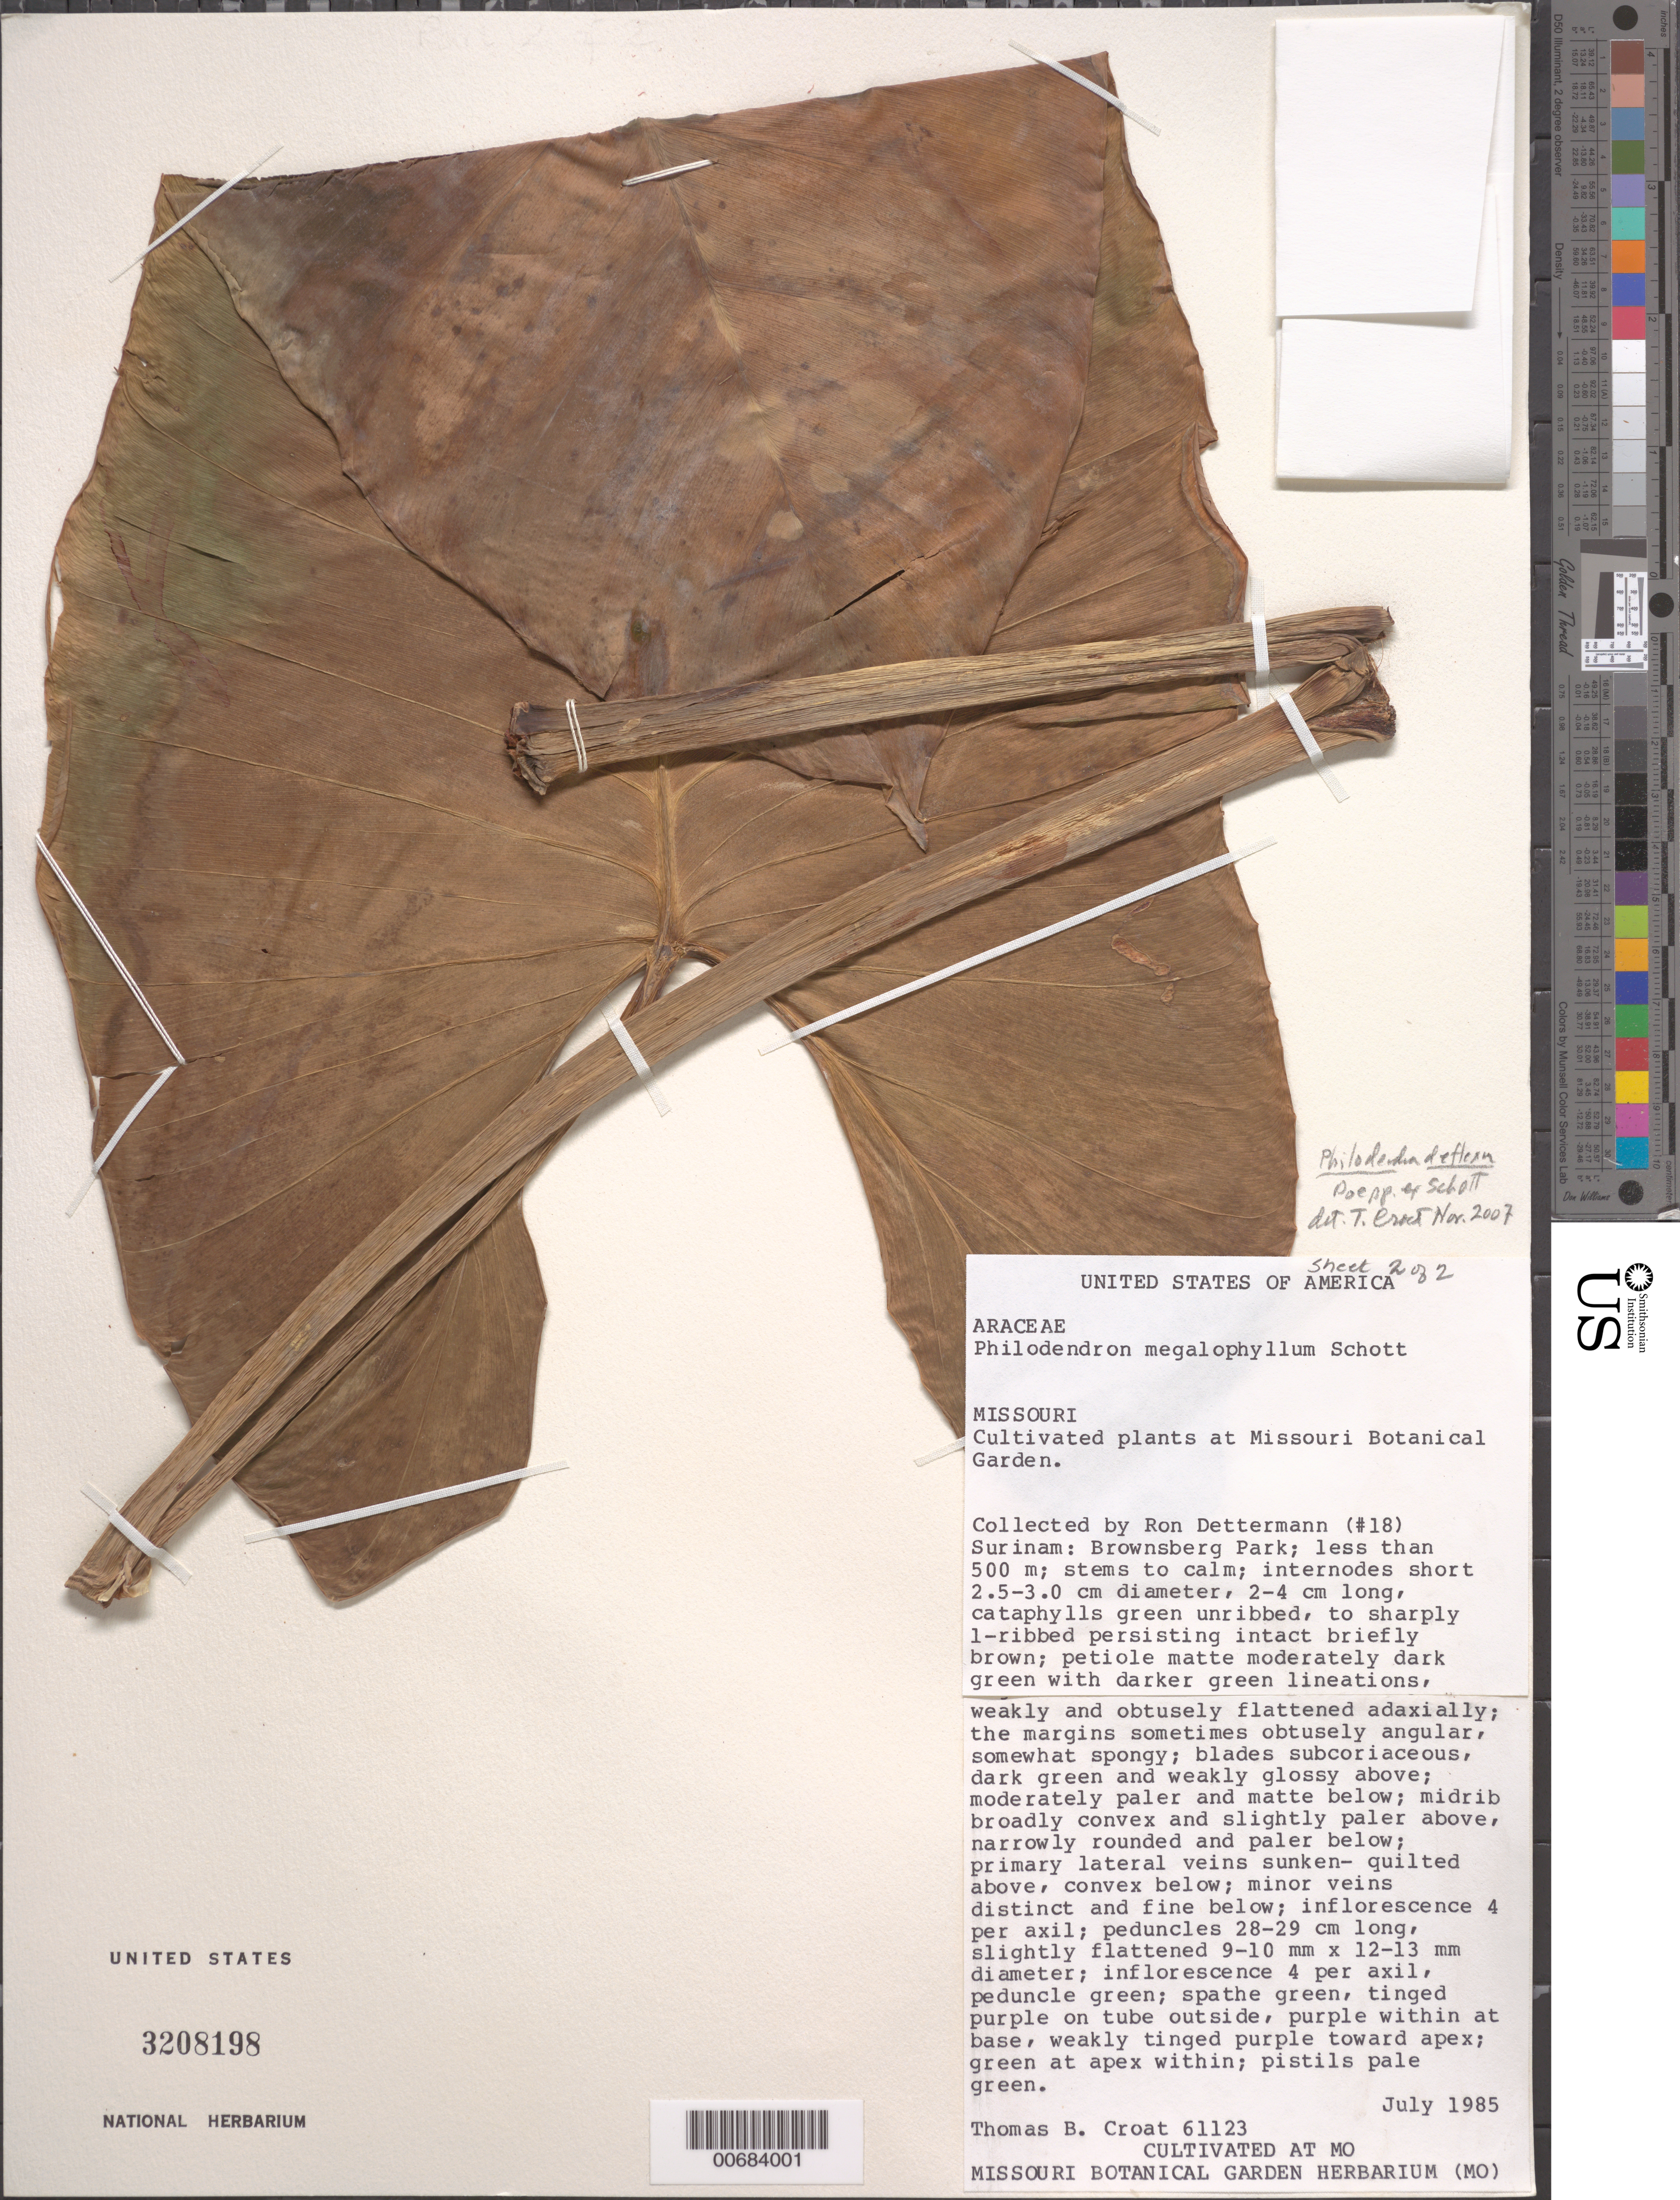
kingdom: Plantae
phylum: Tracheophyta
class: Liliopsida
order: Alismatales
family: Araceae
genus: Philodendron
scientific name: Philodendron deflexum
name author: Poepp. ex Schott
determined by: Croat, Thomas B., Missouri Botanical Garden (MO)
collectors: T. B. Croat & R. Dettermann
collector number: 61123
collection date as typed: Jul-85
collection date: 1985-07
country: Suriname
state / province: Brokopondo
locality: Brownsberg Nature Reserve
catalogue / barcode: US 3208198